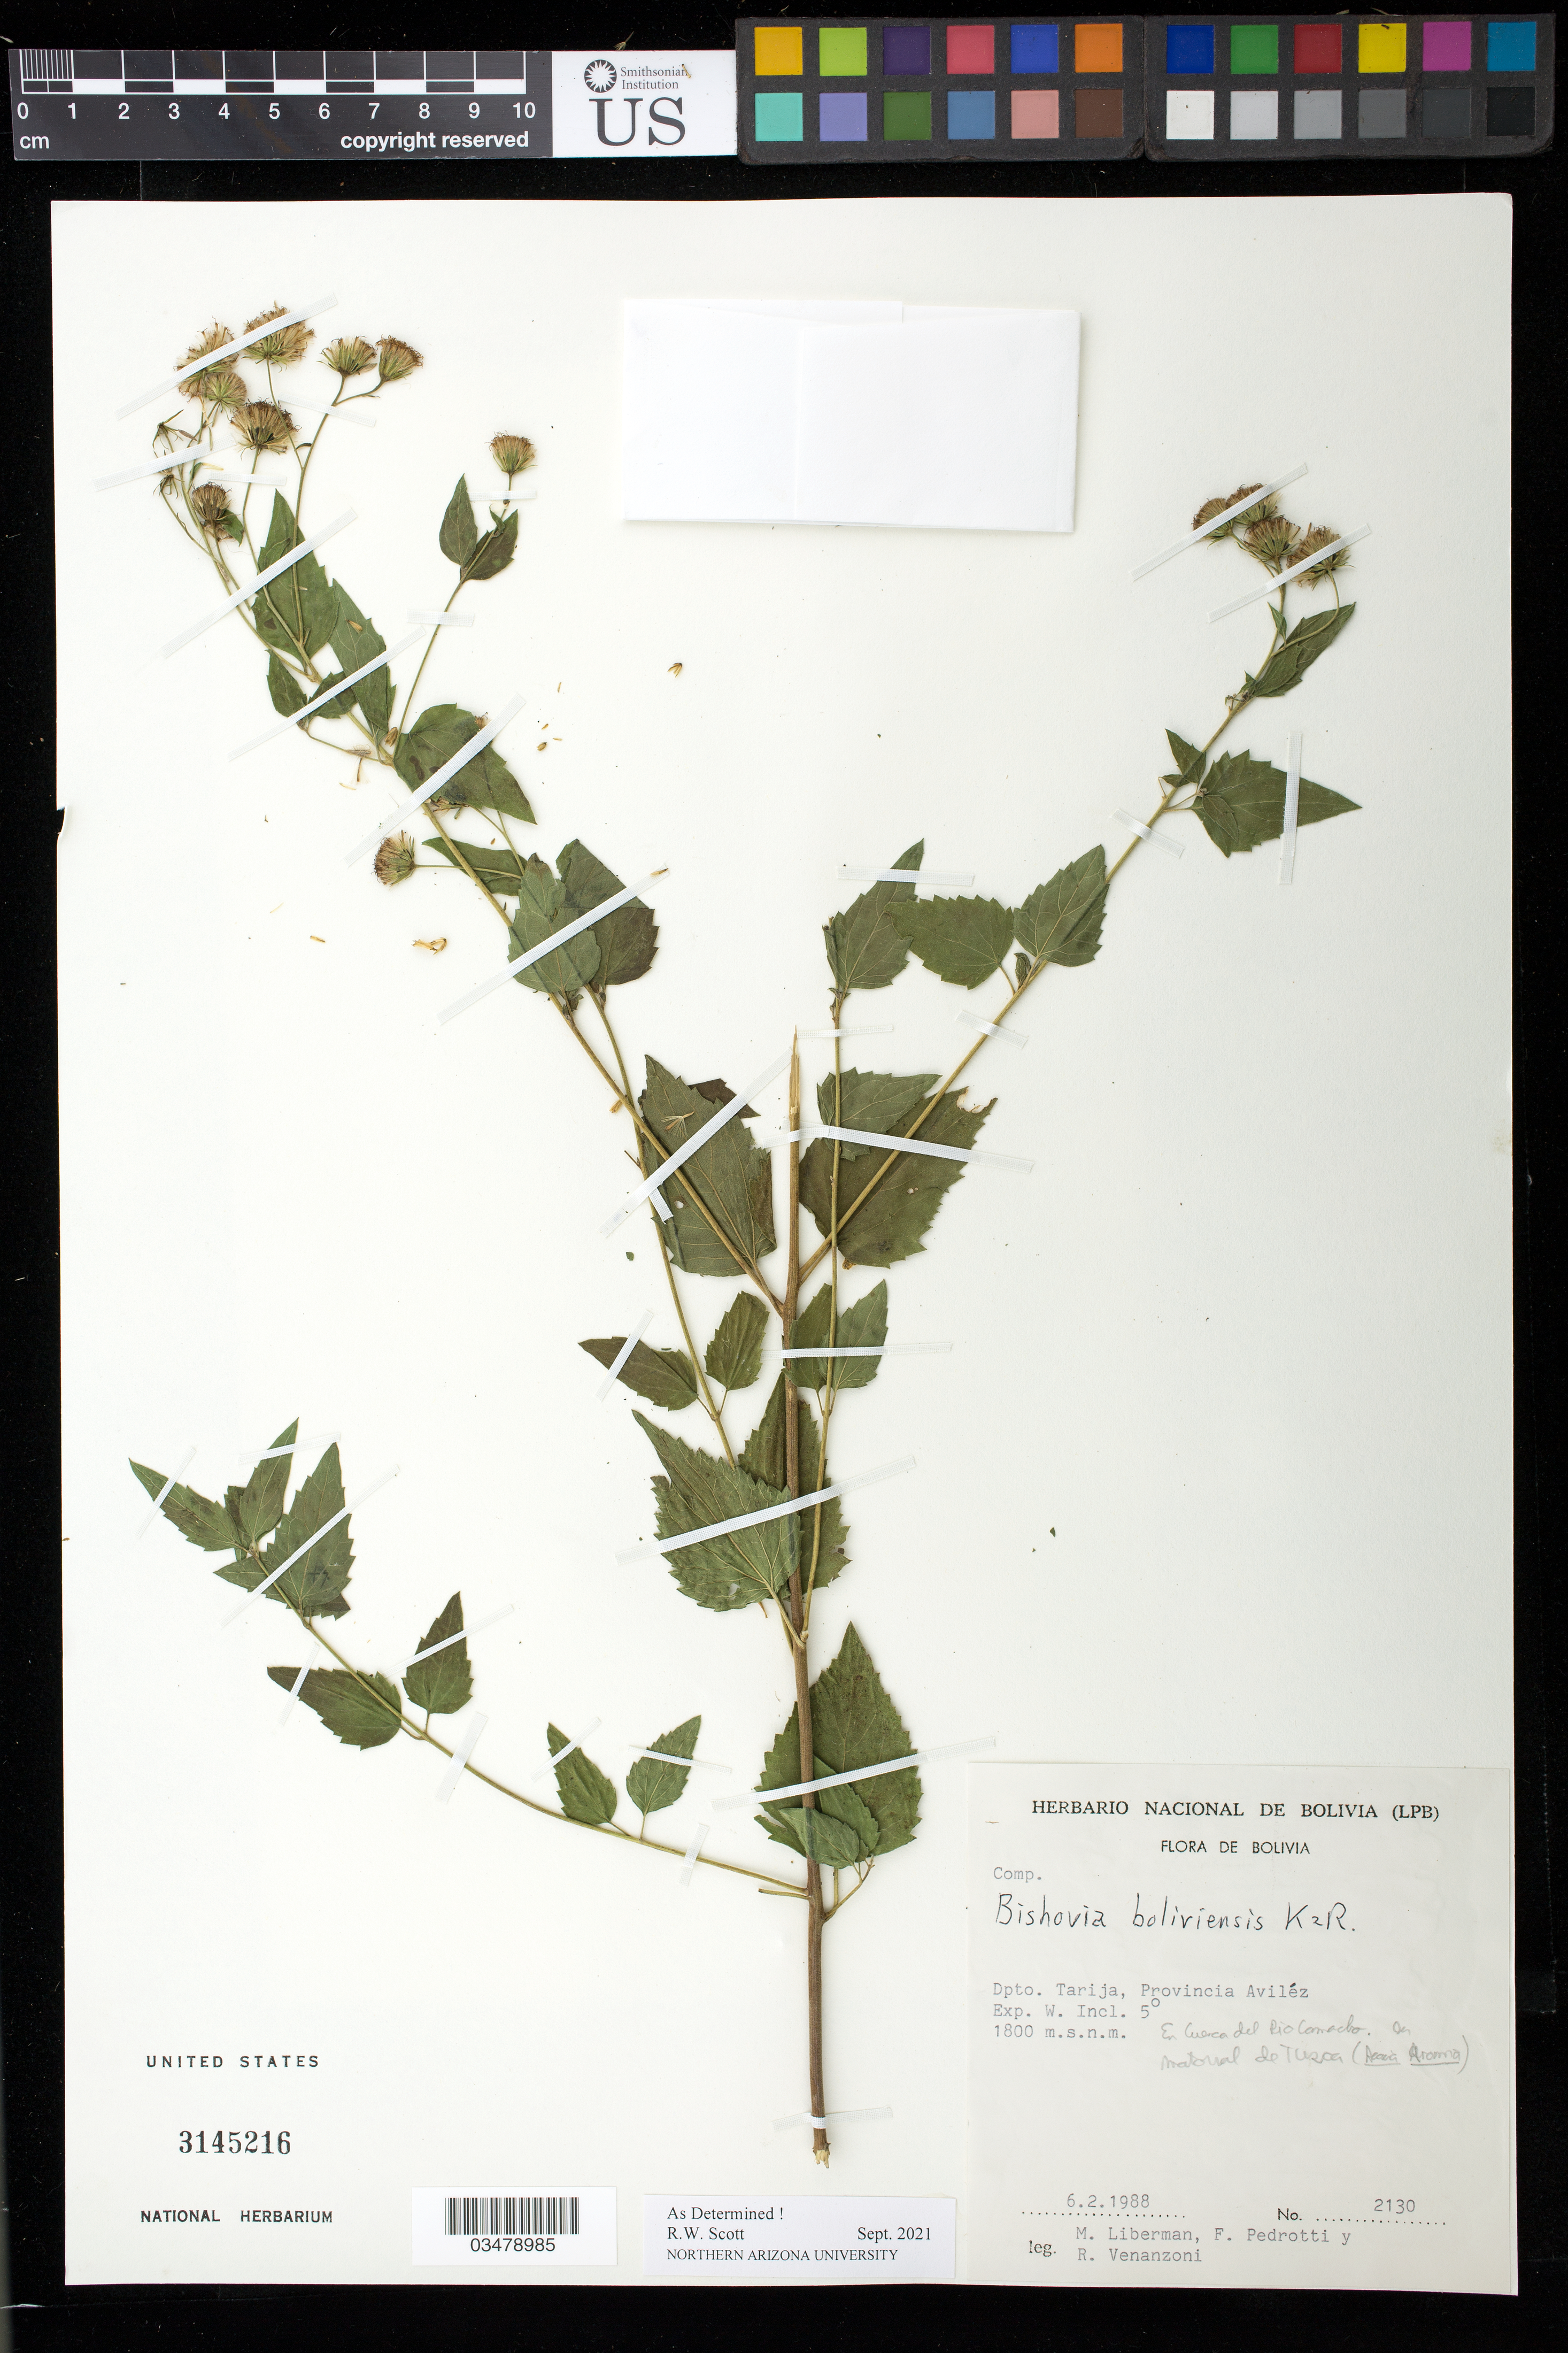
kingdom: Plantae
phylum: Tracheophyta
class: Magnoliopsida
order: Asterales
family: Asteraceae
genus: Bishovia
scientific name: Bishovia bolivensis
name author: R.M. King & H. Rob.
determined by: Scott, R. W.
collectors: M. Liberman, F. Pedrotti & R. Venanzoni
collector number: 2130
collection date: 1988-02-06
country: Bolivia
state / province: Tarija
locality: Provincia Aviléz, En cuercader Rio Camado cerca del poblado de Concepción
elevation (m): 1800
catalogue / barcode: US 3145216